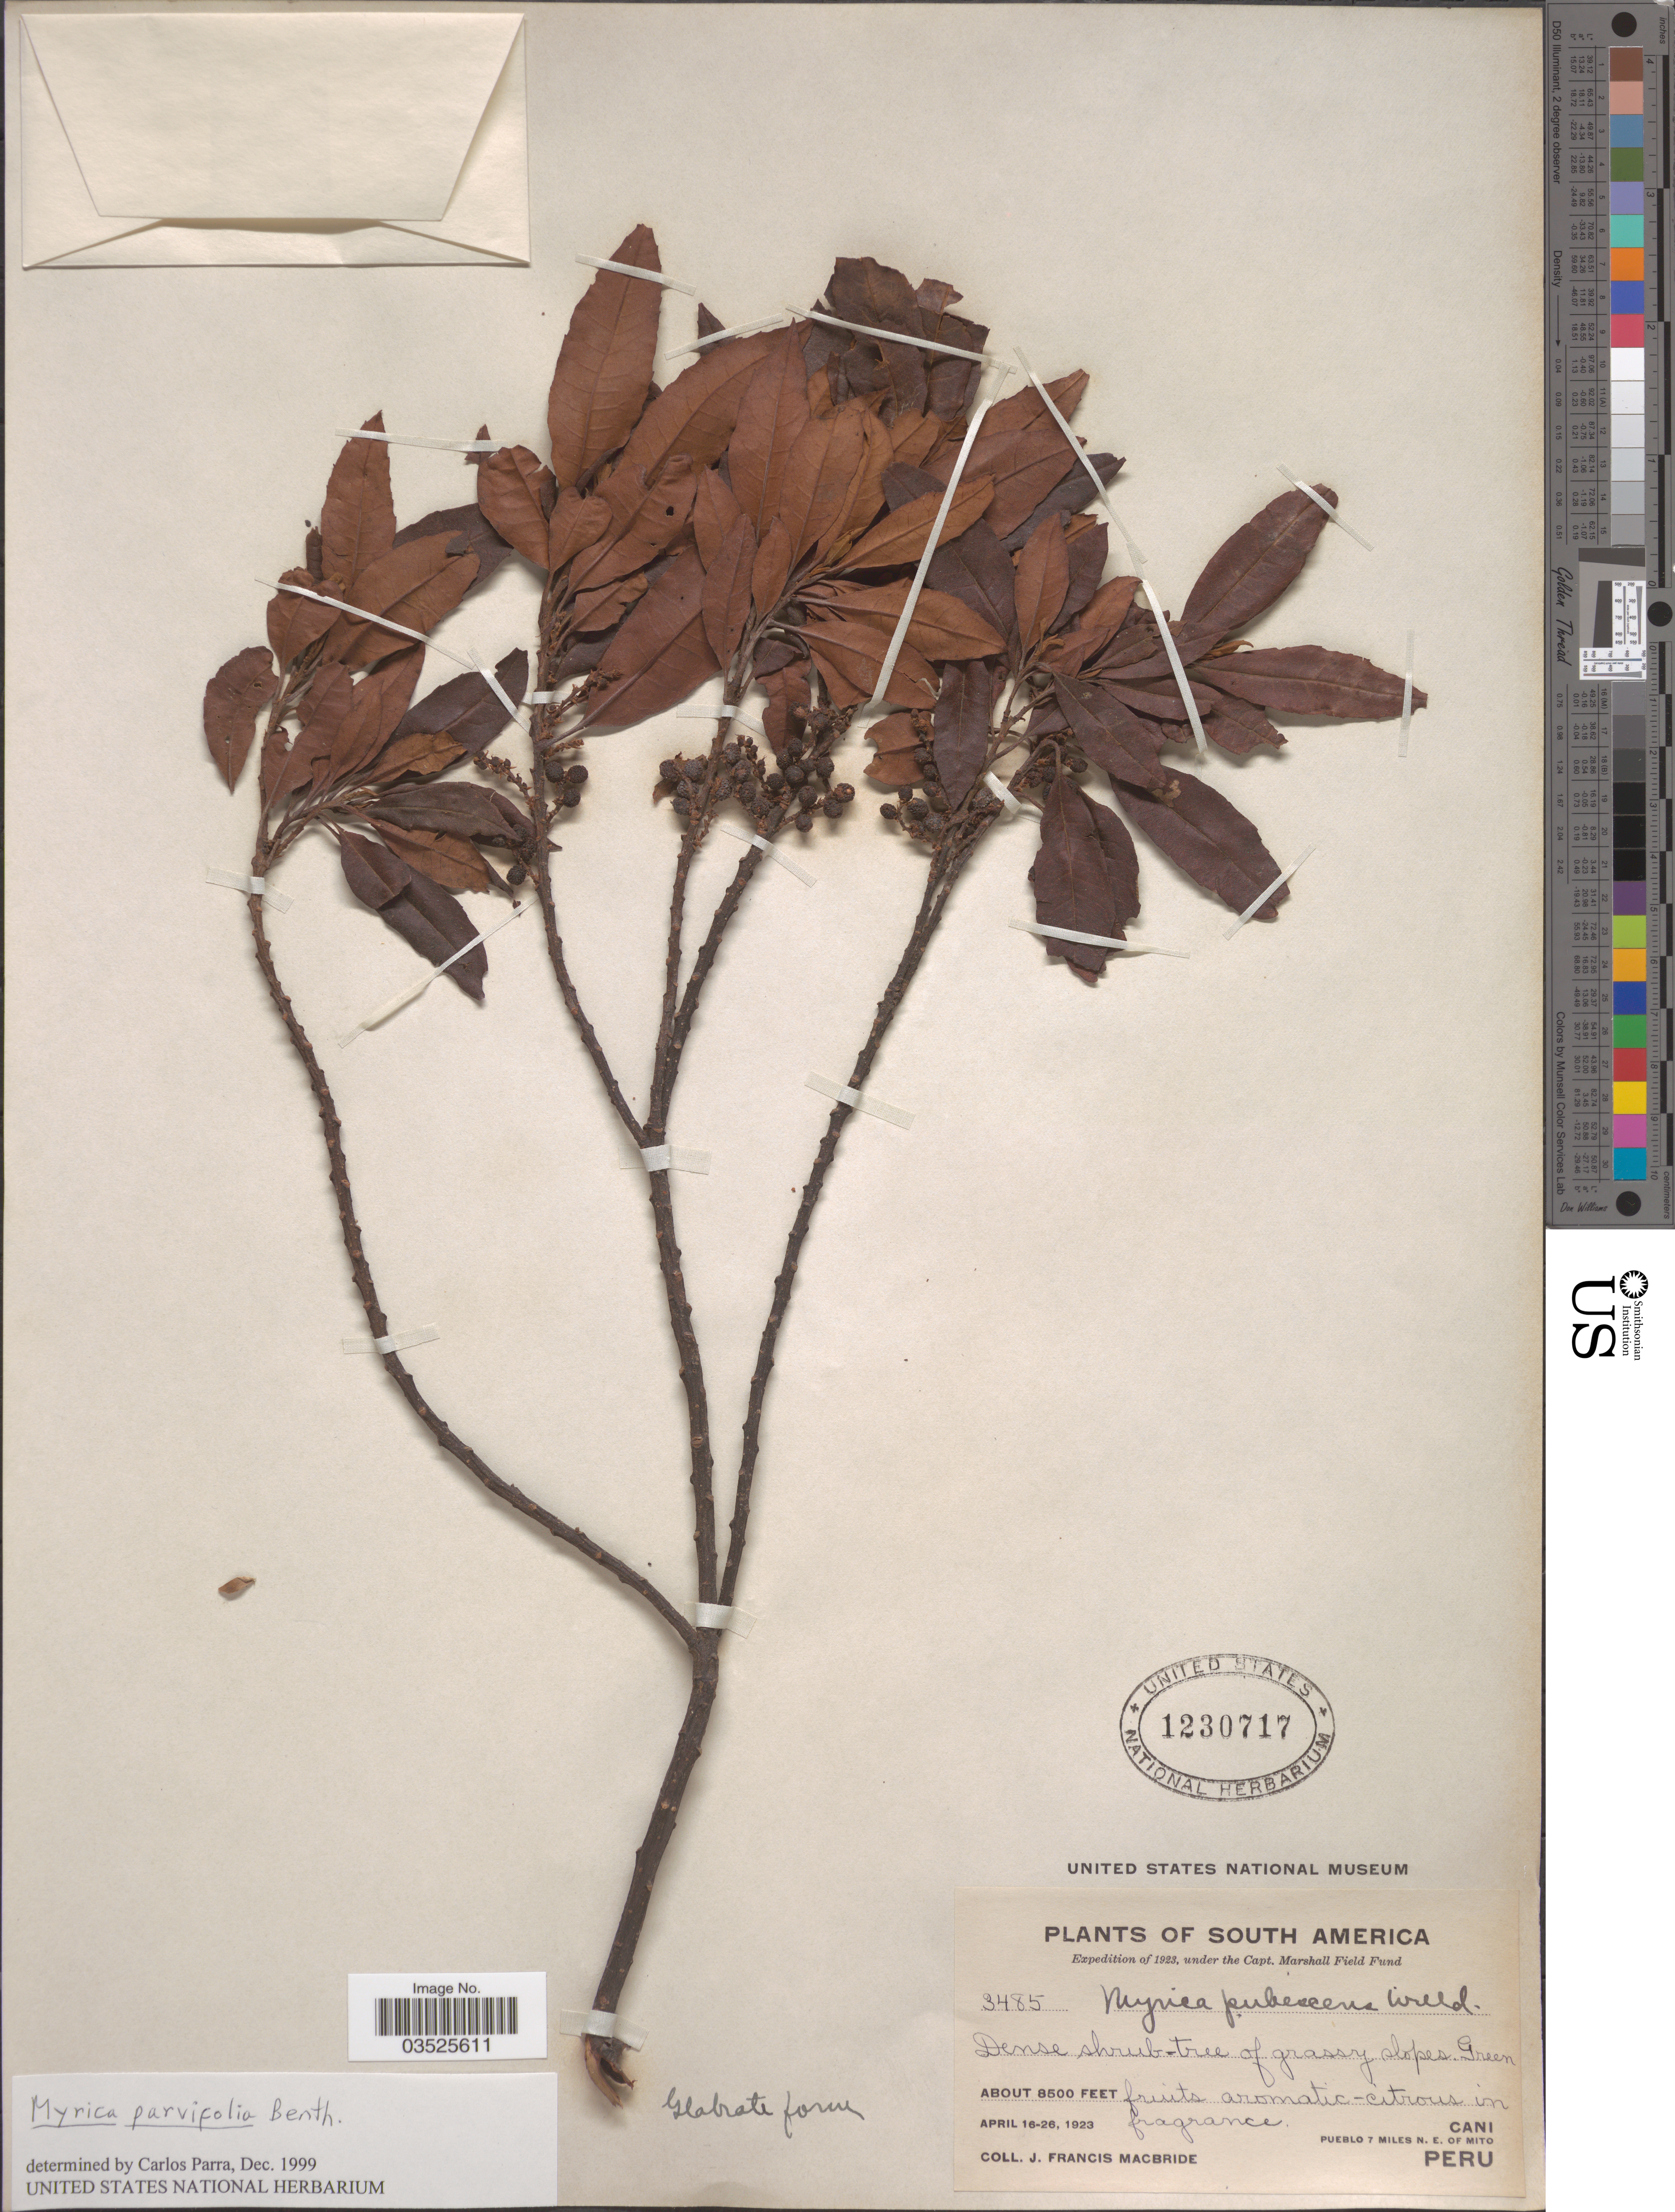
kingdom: Plantae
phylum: Tracheophyta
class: Magnoliopsida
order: Fagales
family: Myricaceae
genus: Morella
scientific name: Morella parvifolia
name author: (Benth.) Parra-Os.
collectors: J. F. Macbride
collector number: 3485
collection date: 1923-04-16/1923-04-26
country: Peru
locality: Cani. Pueblo 7 miles N.E. of Mito.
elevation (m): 2591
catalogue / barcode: US 1230717